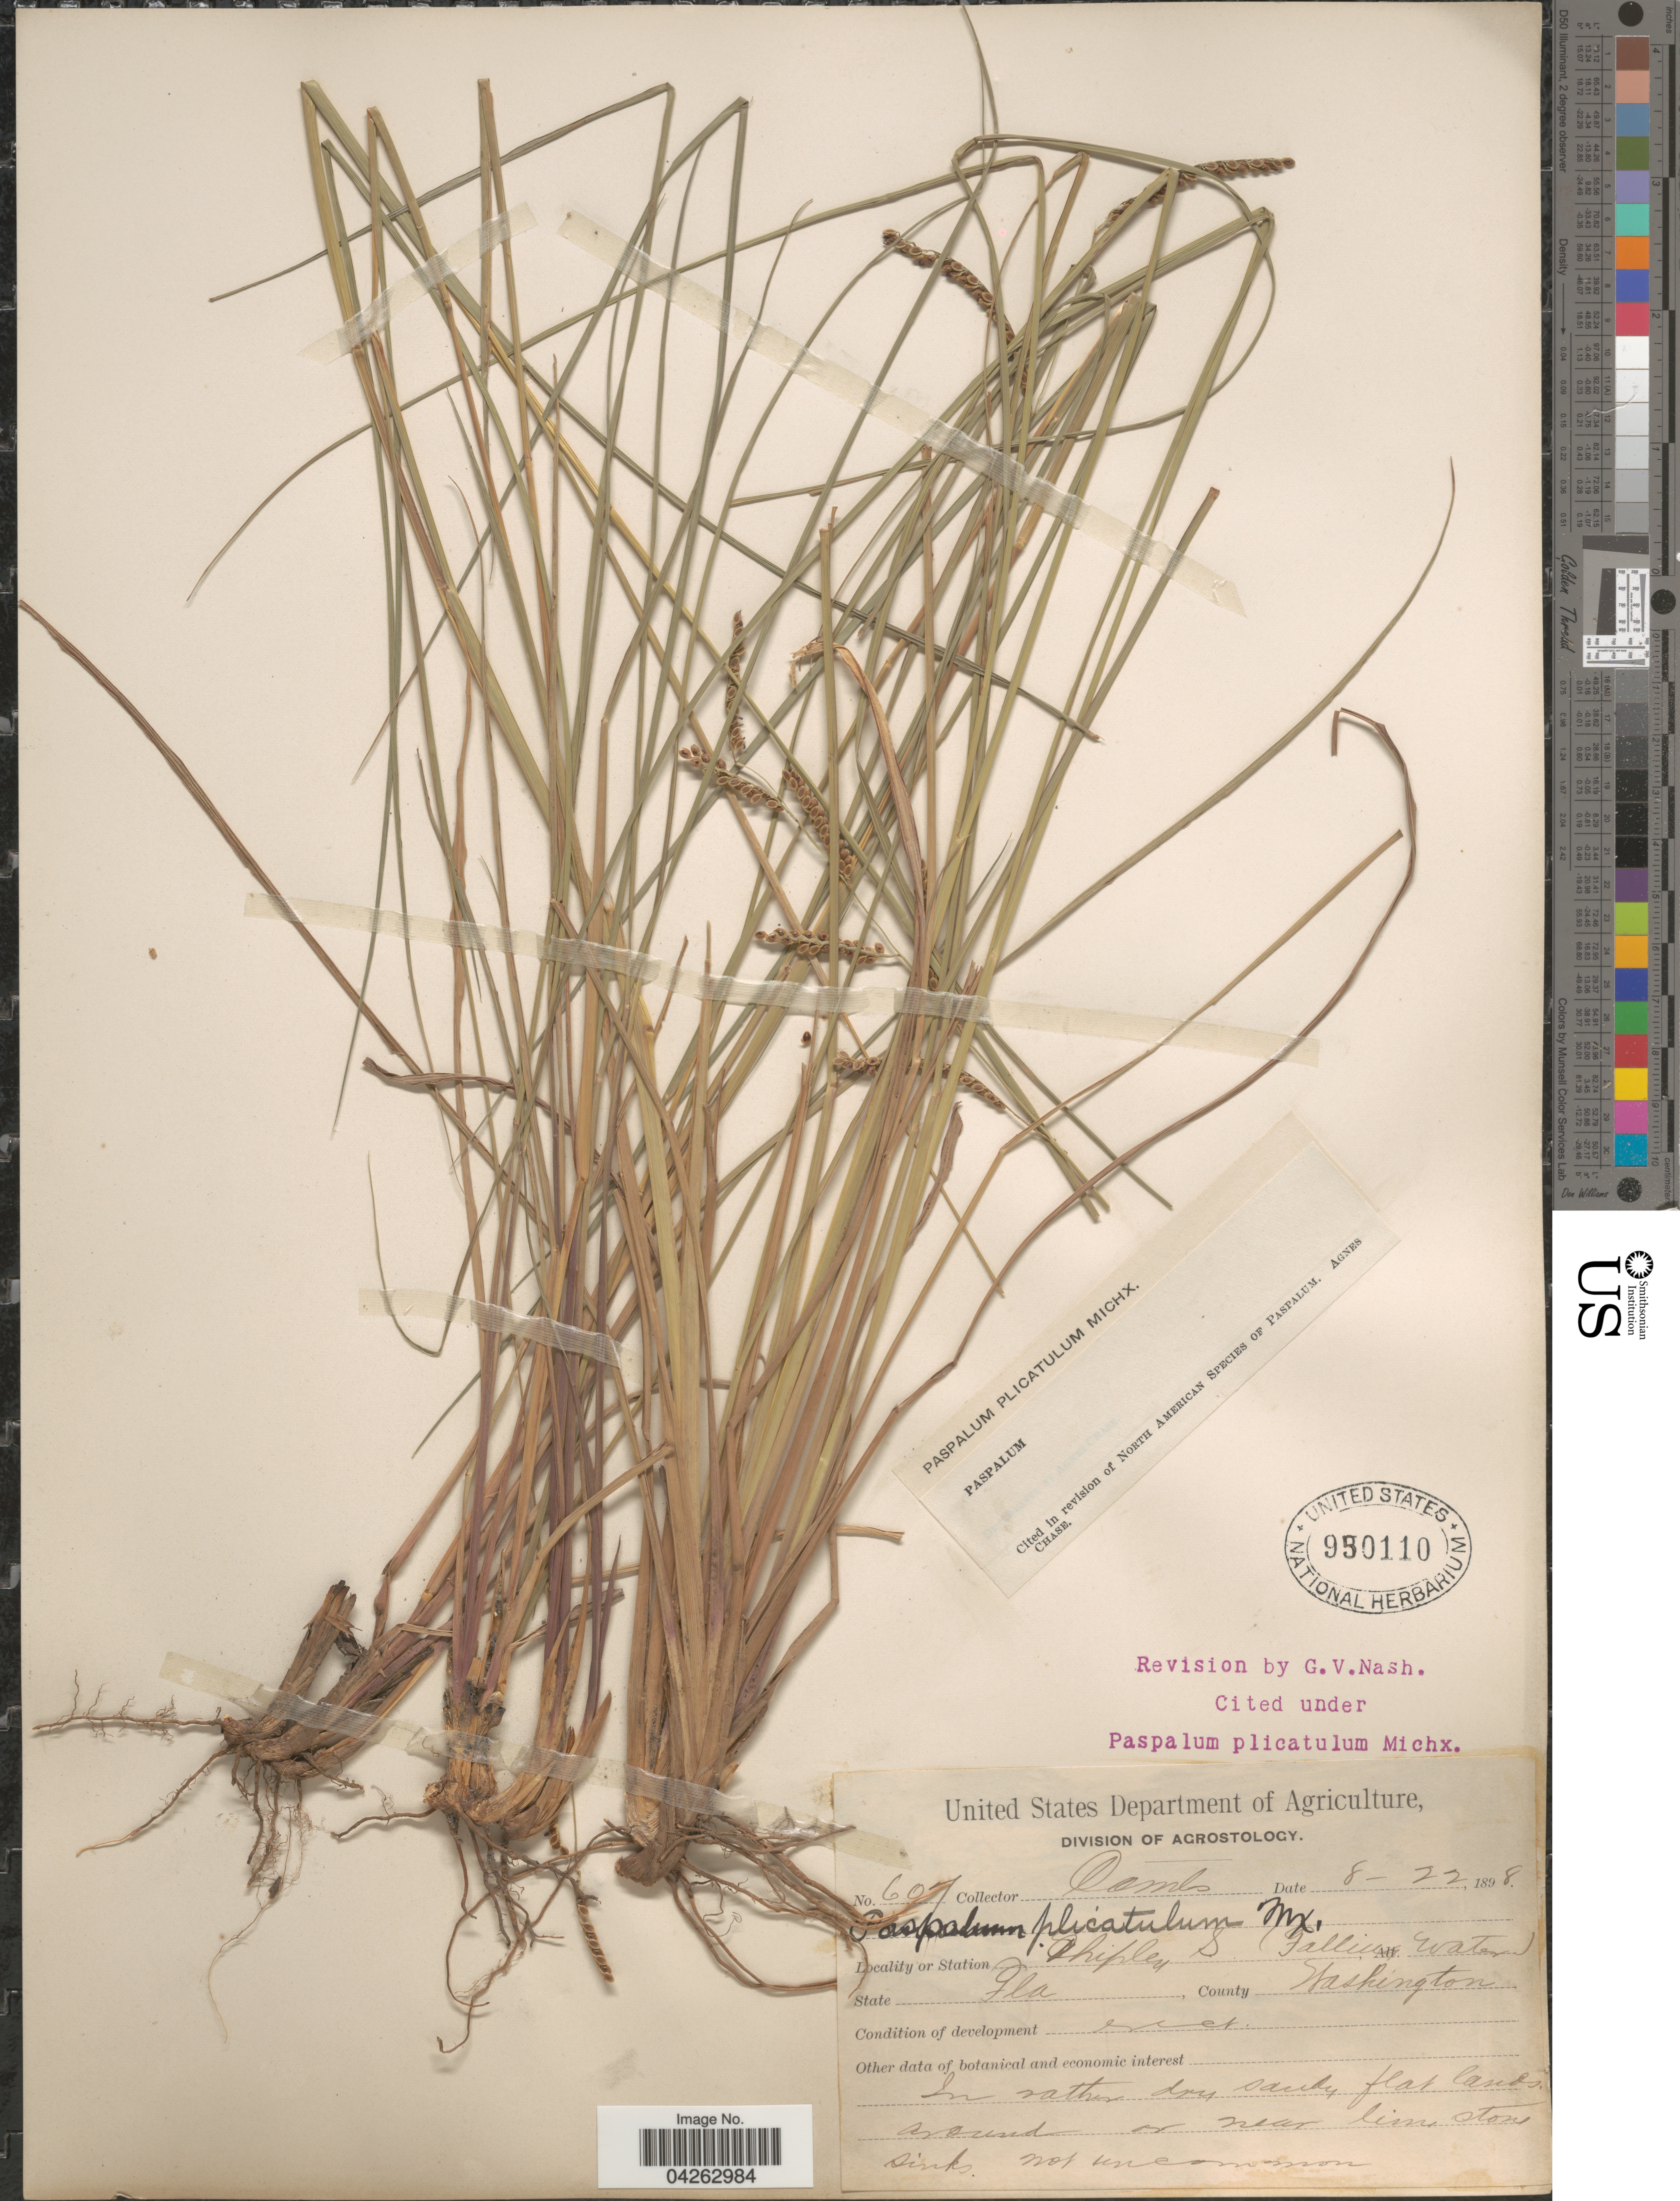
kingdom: Plantae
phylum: Tracheophyta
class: Liliopsida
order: Poales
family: Poaceae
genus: Paspalum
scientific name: Paspalum plicatulum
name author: Michx.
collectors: -. Combs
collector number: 607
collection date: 1898-08-22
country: United States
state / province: Florida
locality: Chipley S. (Falling water). County Washington.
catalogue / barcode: US 950110